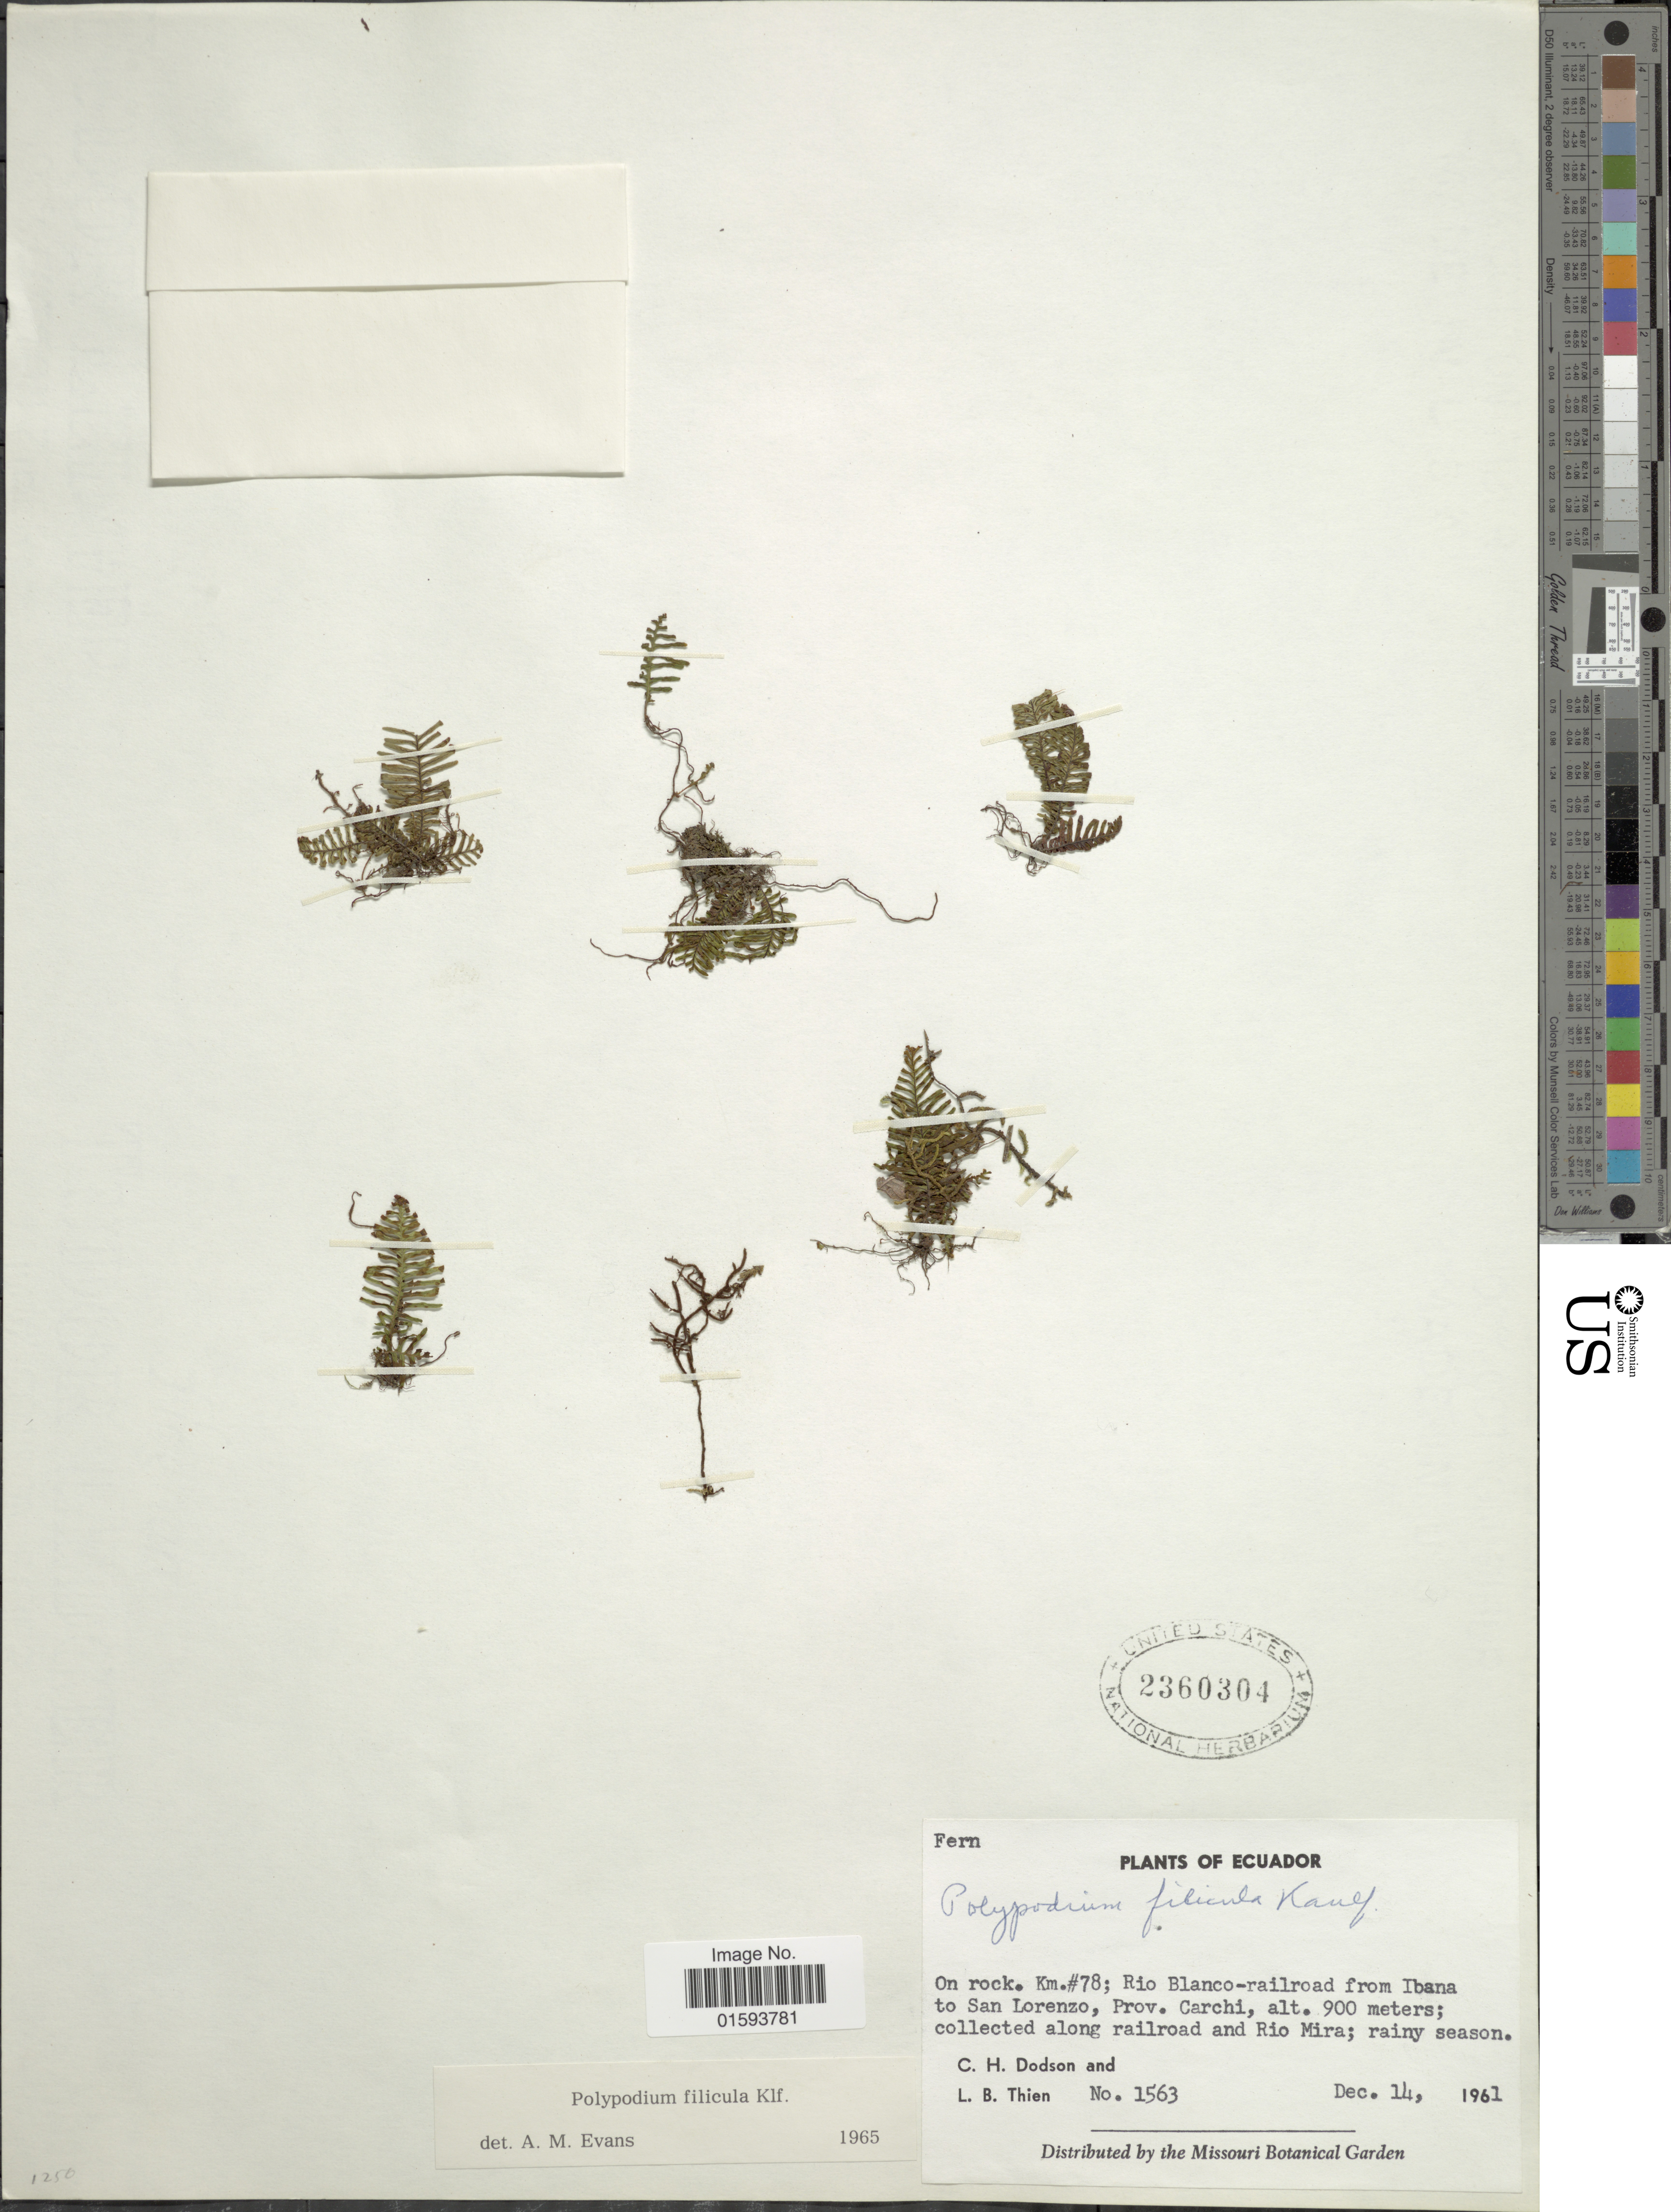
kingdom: Plantae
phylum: Tracheophyta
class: Polypodiopsida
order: Polypodiales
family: Polypodiaceae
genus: Pecluma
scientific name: Pecluma filicula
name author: (Kaulf.) M.G. Price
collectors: C. H. Dodson & L. Thien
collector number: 1563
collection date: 1961-12-14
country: Ecuador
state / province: Carchi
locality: On rock, Km. #78; Rio Blanco-railroad from Ibana to San Lorenzo, Prov. Carchi.collected along railroad and Rio Mira.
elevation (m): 900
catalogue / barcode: US 2360304